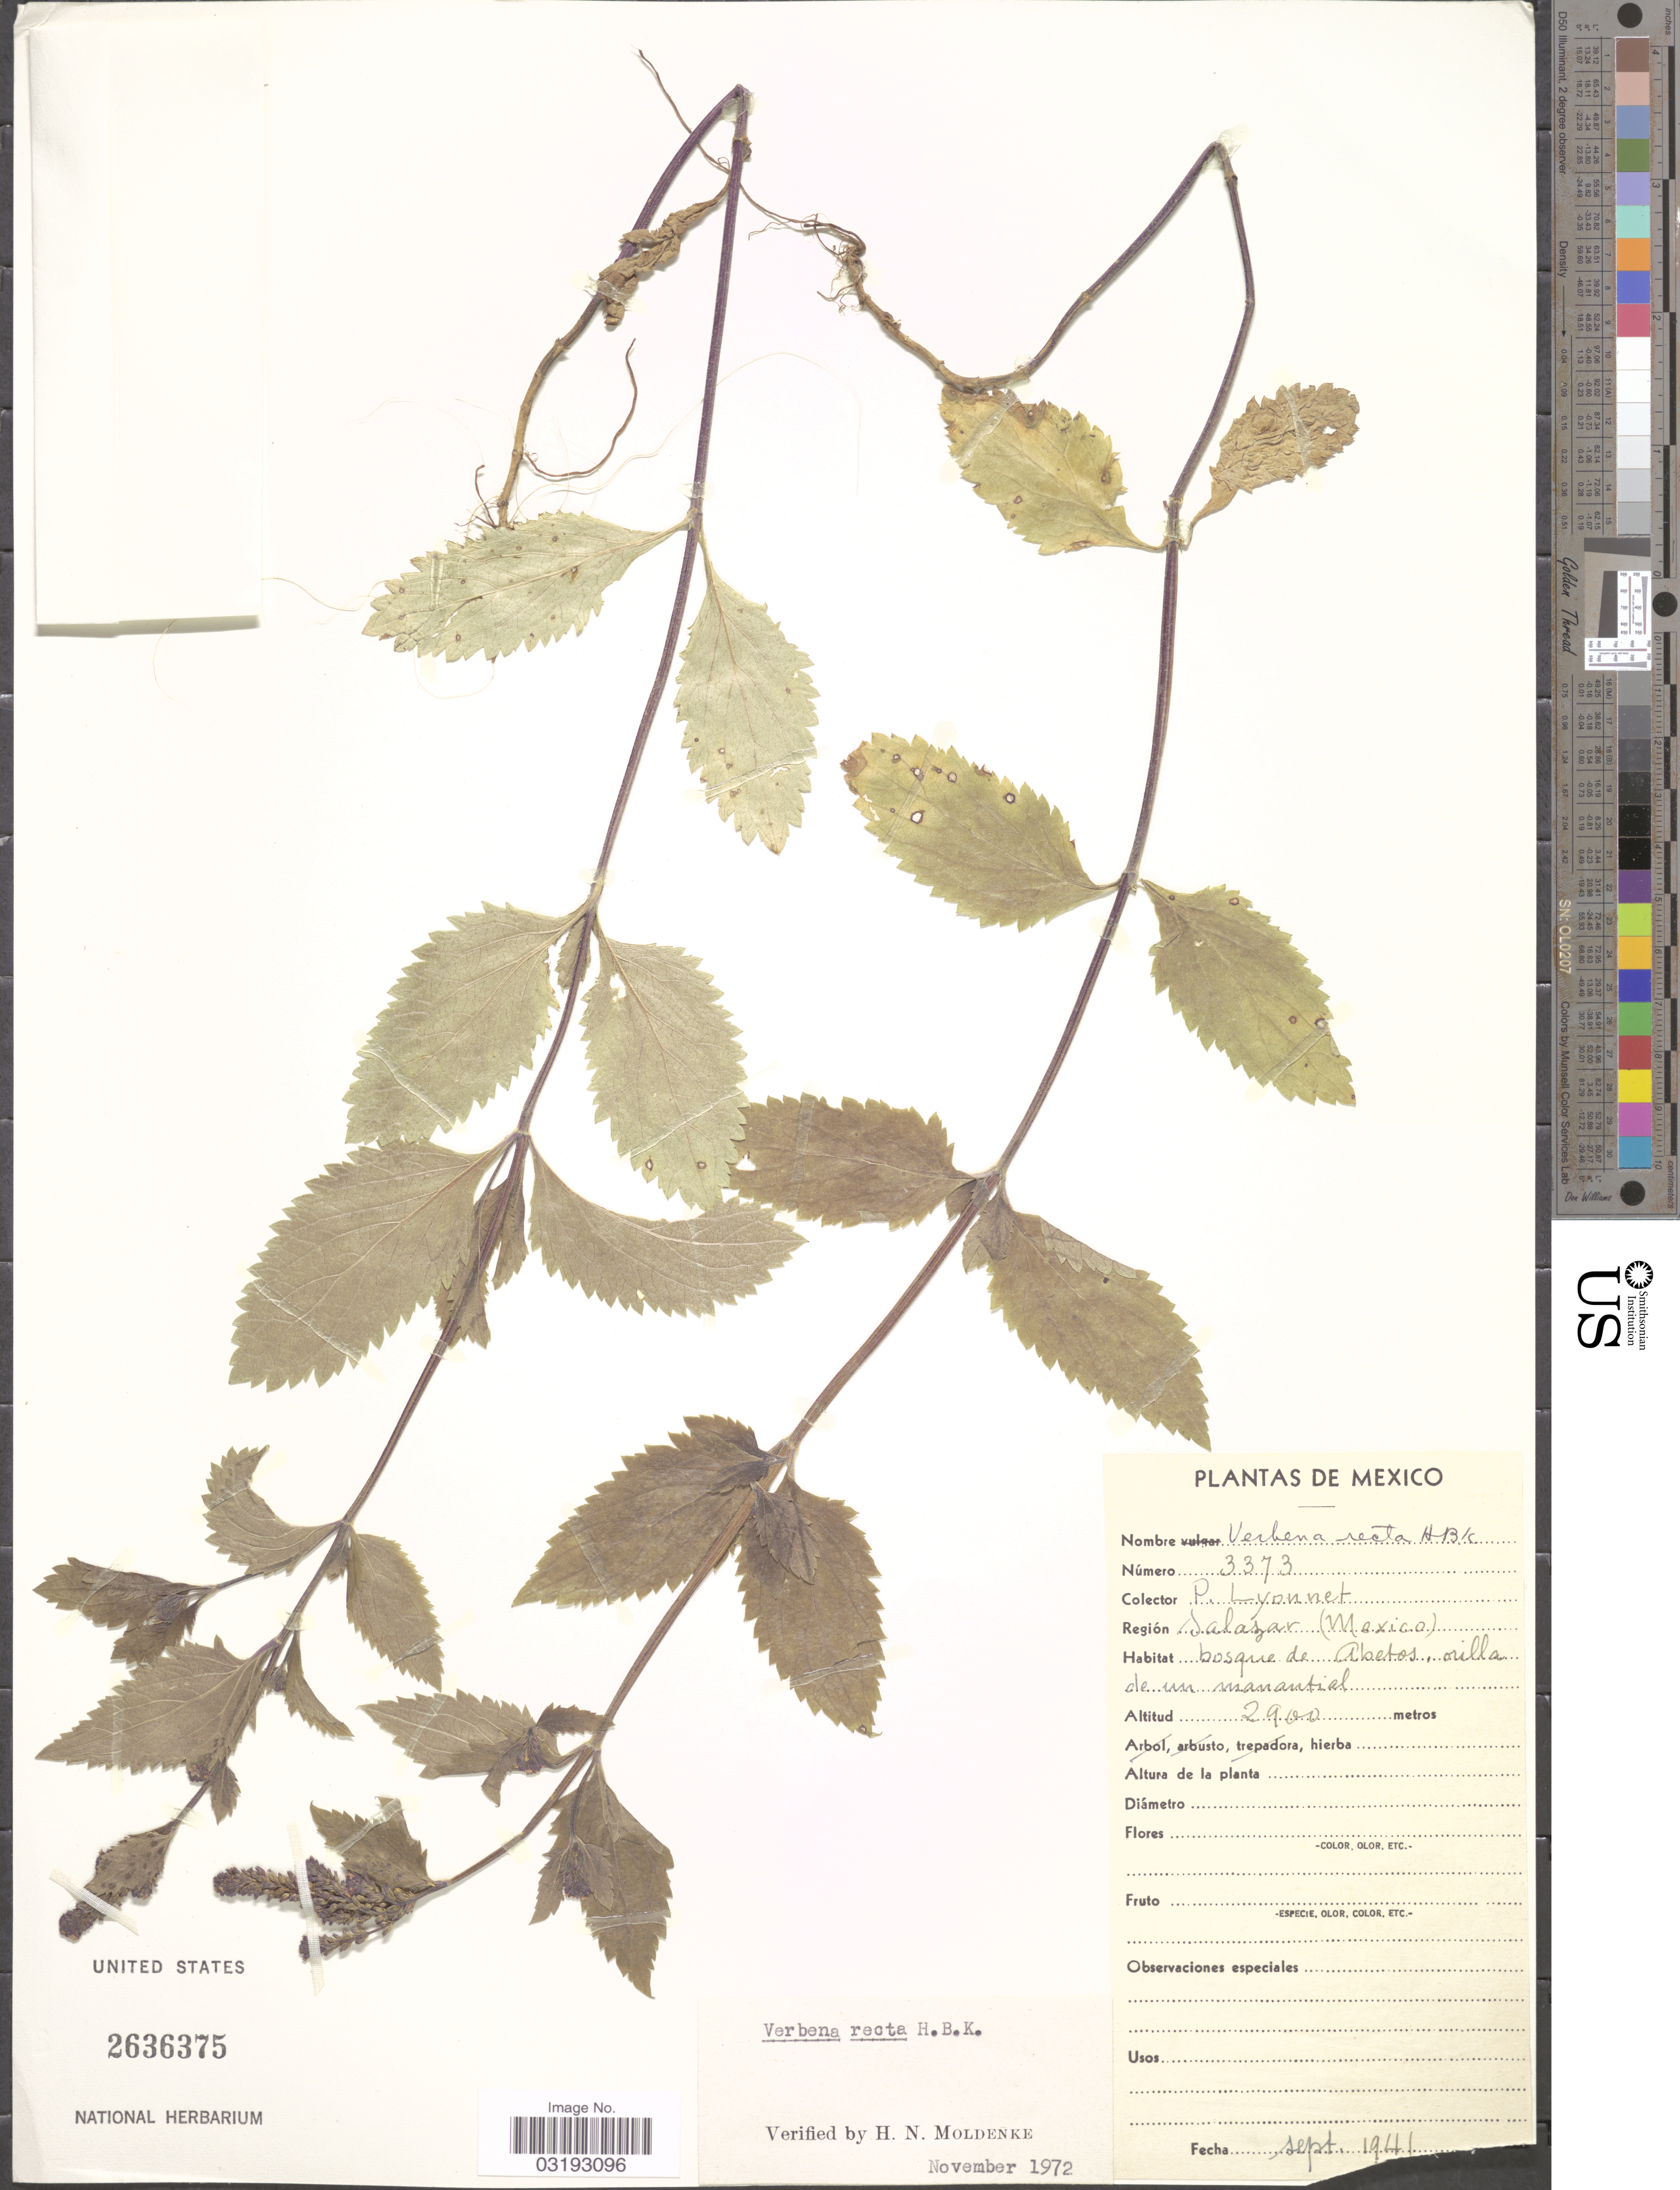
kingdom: Plantae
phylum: Tracheophyta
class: Magnoliopsida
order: Lamiales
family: Verbenaceae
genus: Verbena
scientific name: Verbena recta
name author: Kunth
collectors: P. Lyonnet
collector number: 3373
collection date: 1941-09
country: Mexico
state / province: México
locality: Región Salazar (Mexico). Bosque de Abetos.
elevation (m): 2900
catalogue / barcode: US 2636375